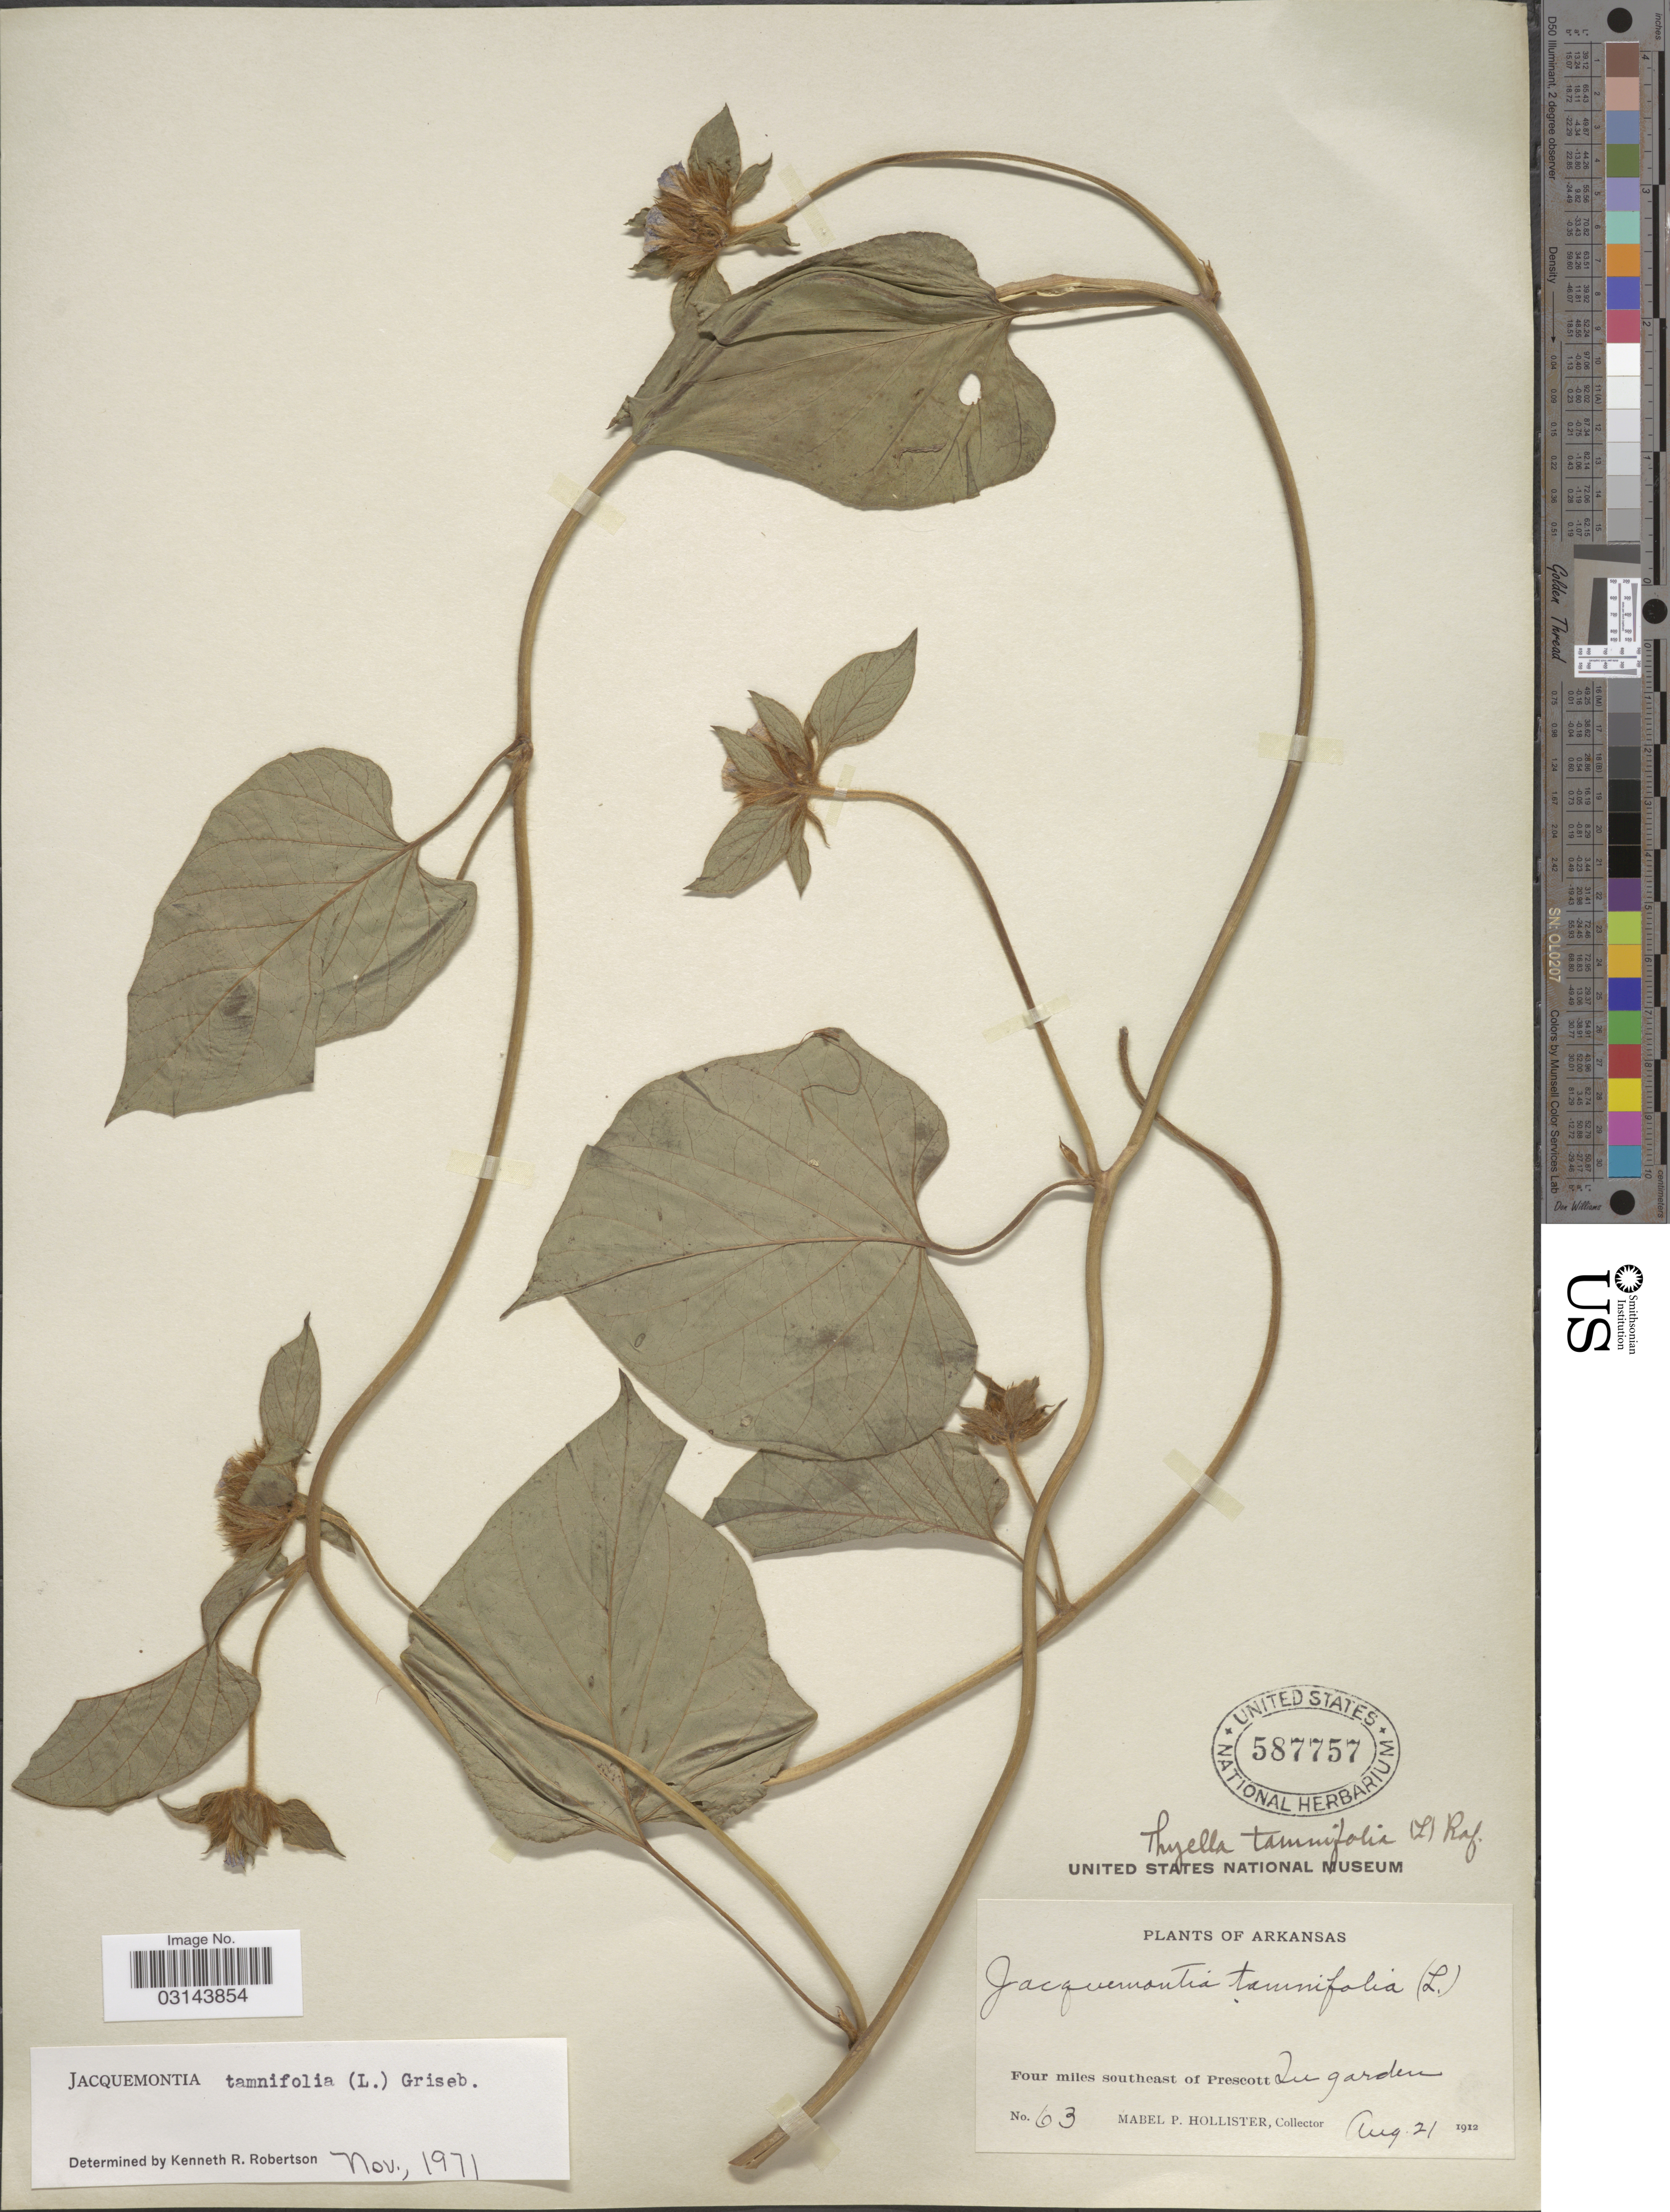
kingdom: Plantae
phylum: Tracheophyta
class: Magnoliopsida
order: Solanales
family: Convolvulaceae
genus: Jacquemontia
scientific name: Jacquemontia tamnifolia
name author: (L.) Griseb.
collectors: M. Hollister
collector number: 63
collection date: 1912-08-21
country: United States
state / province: Arkansas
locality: Four miles southeast of Prescott. In garden.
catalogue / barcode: US 587757